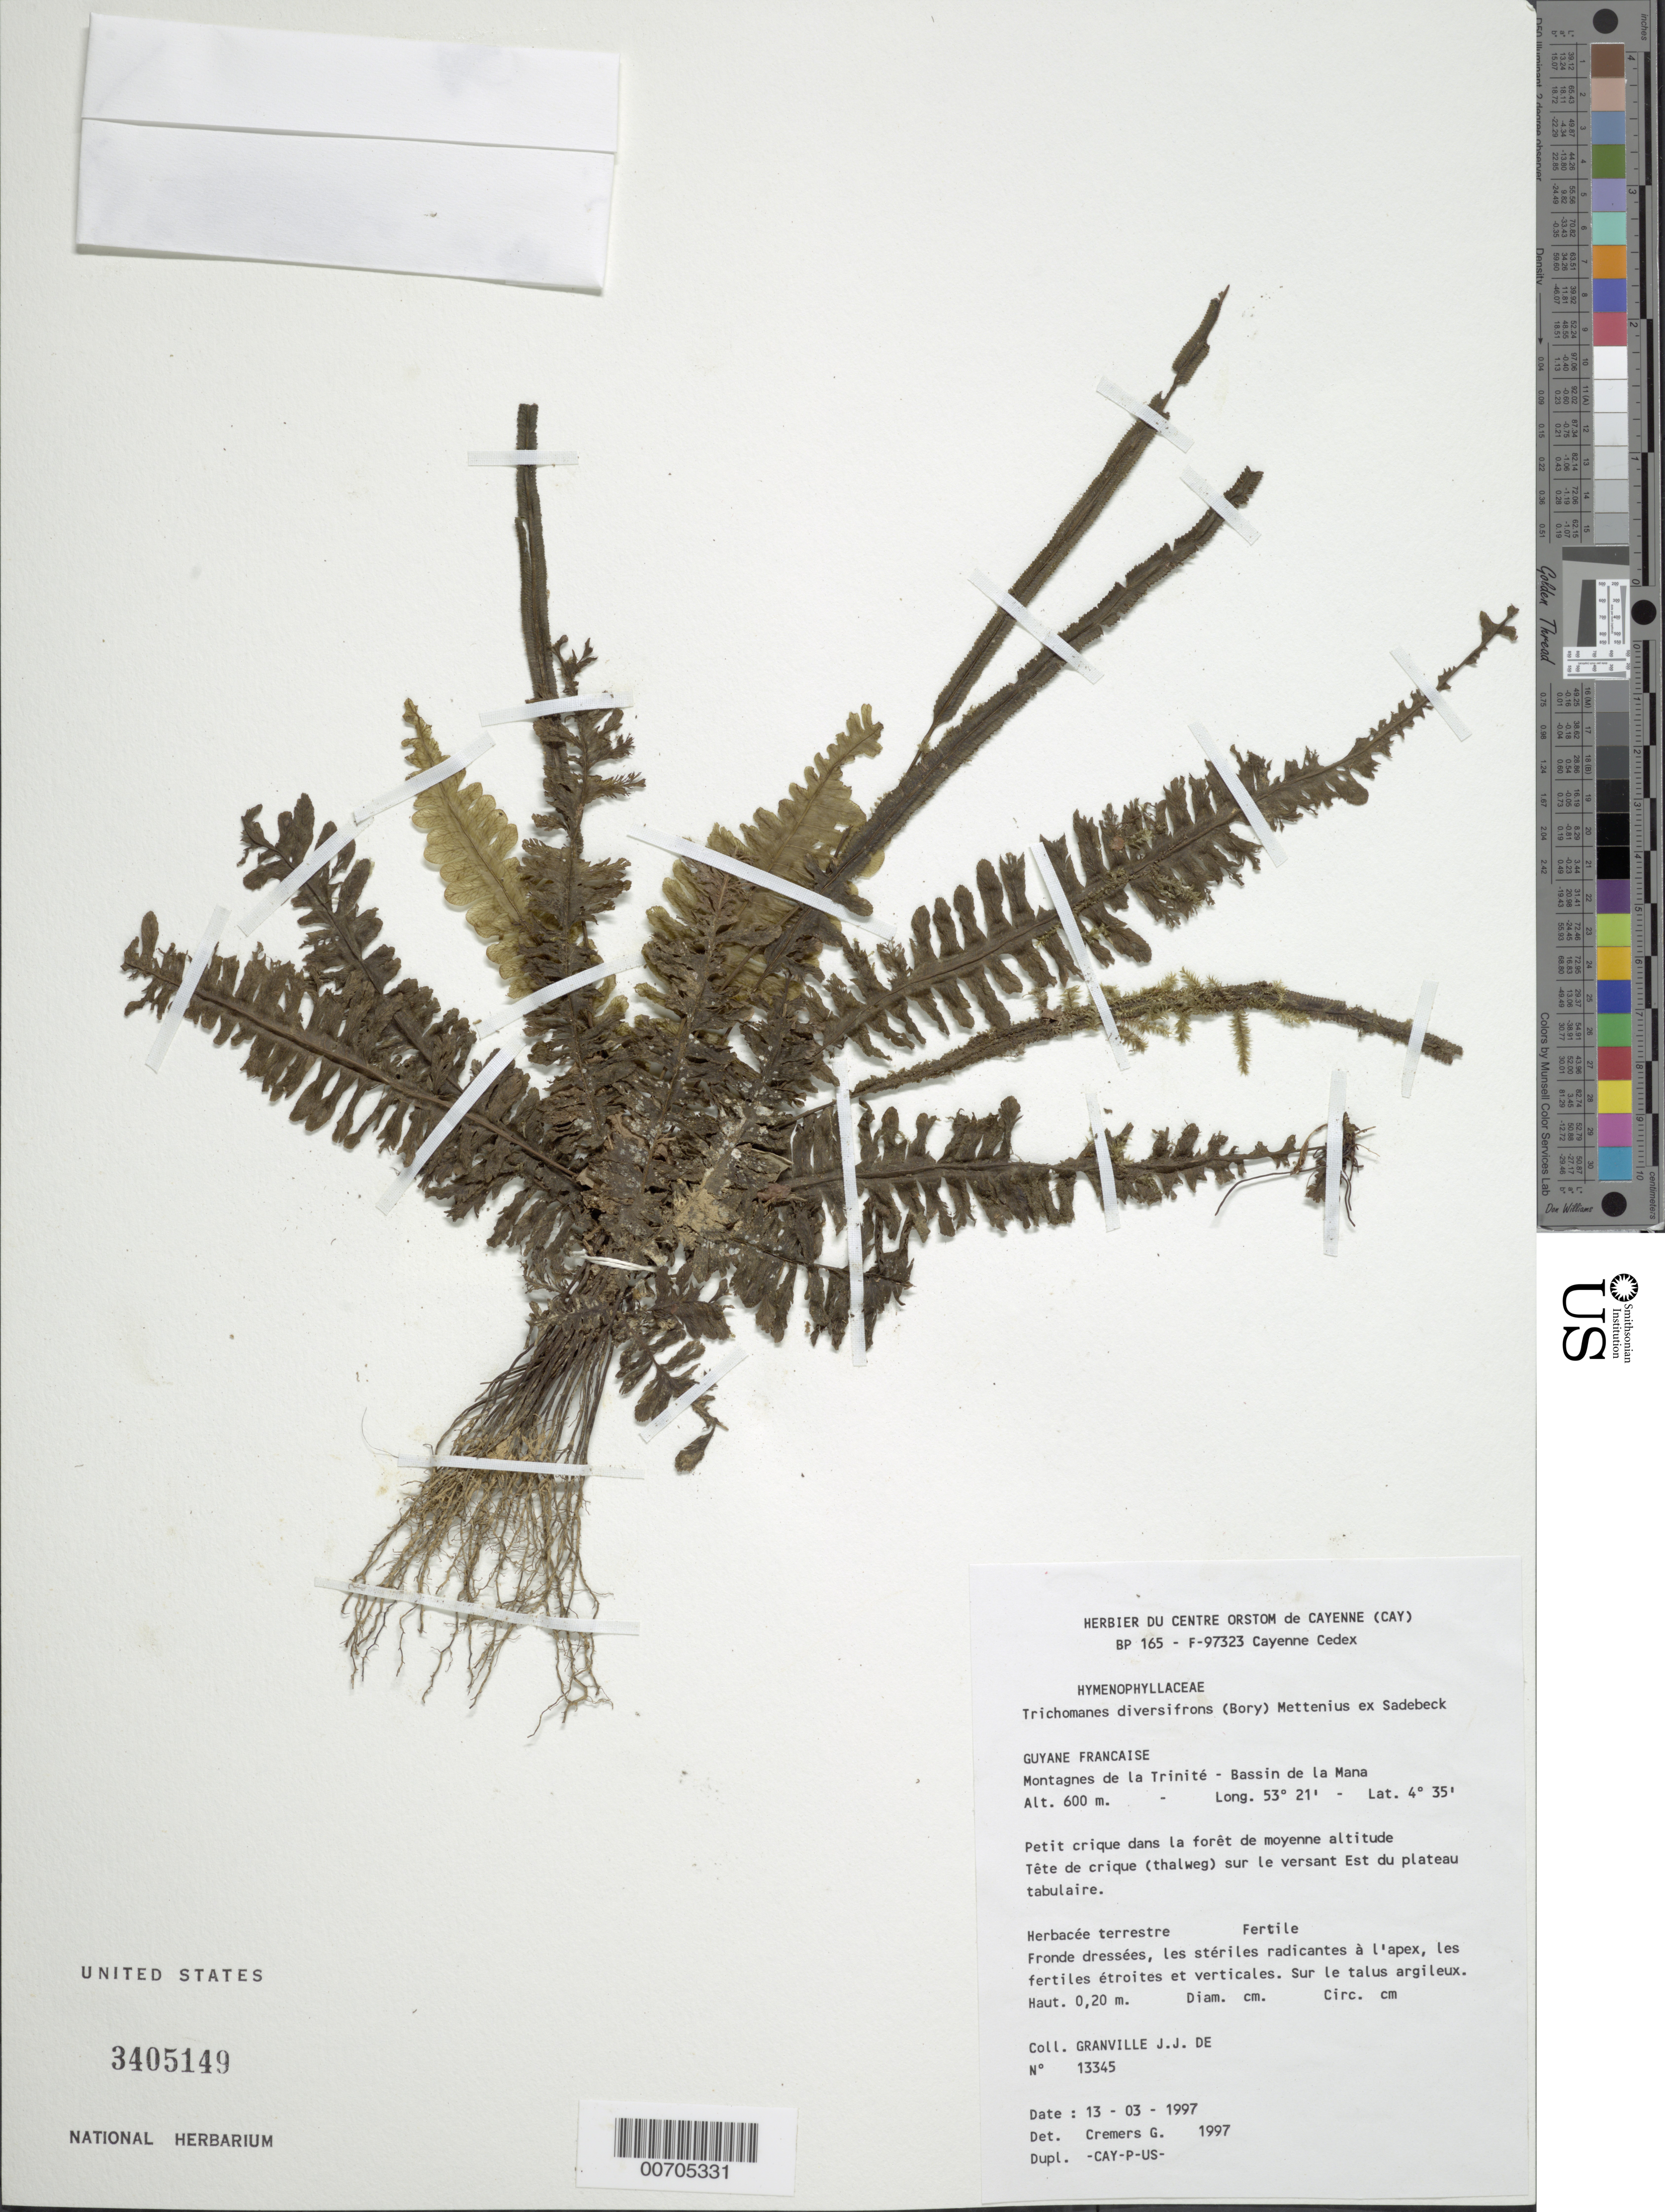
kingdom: Plantae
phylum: Tracheophyta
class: Polypodiopsida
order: Hymenophyllales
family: Hymenophyllaceae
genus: Trichomanes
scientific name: Trichomanes diversifrons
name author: (Bory) Mett. ex Sadeb.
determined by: Cremers, Georges A.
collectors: J.-J. de Granville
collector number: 13345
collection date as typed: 13-Mar-97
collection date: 1997-03-13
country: French Guiana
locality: Montagnes de la Trinité, Bassin de la Mana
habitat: Small creek in forest, sur talus argileux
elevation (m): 600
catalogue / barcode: US 3405149